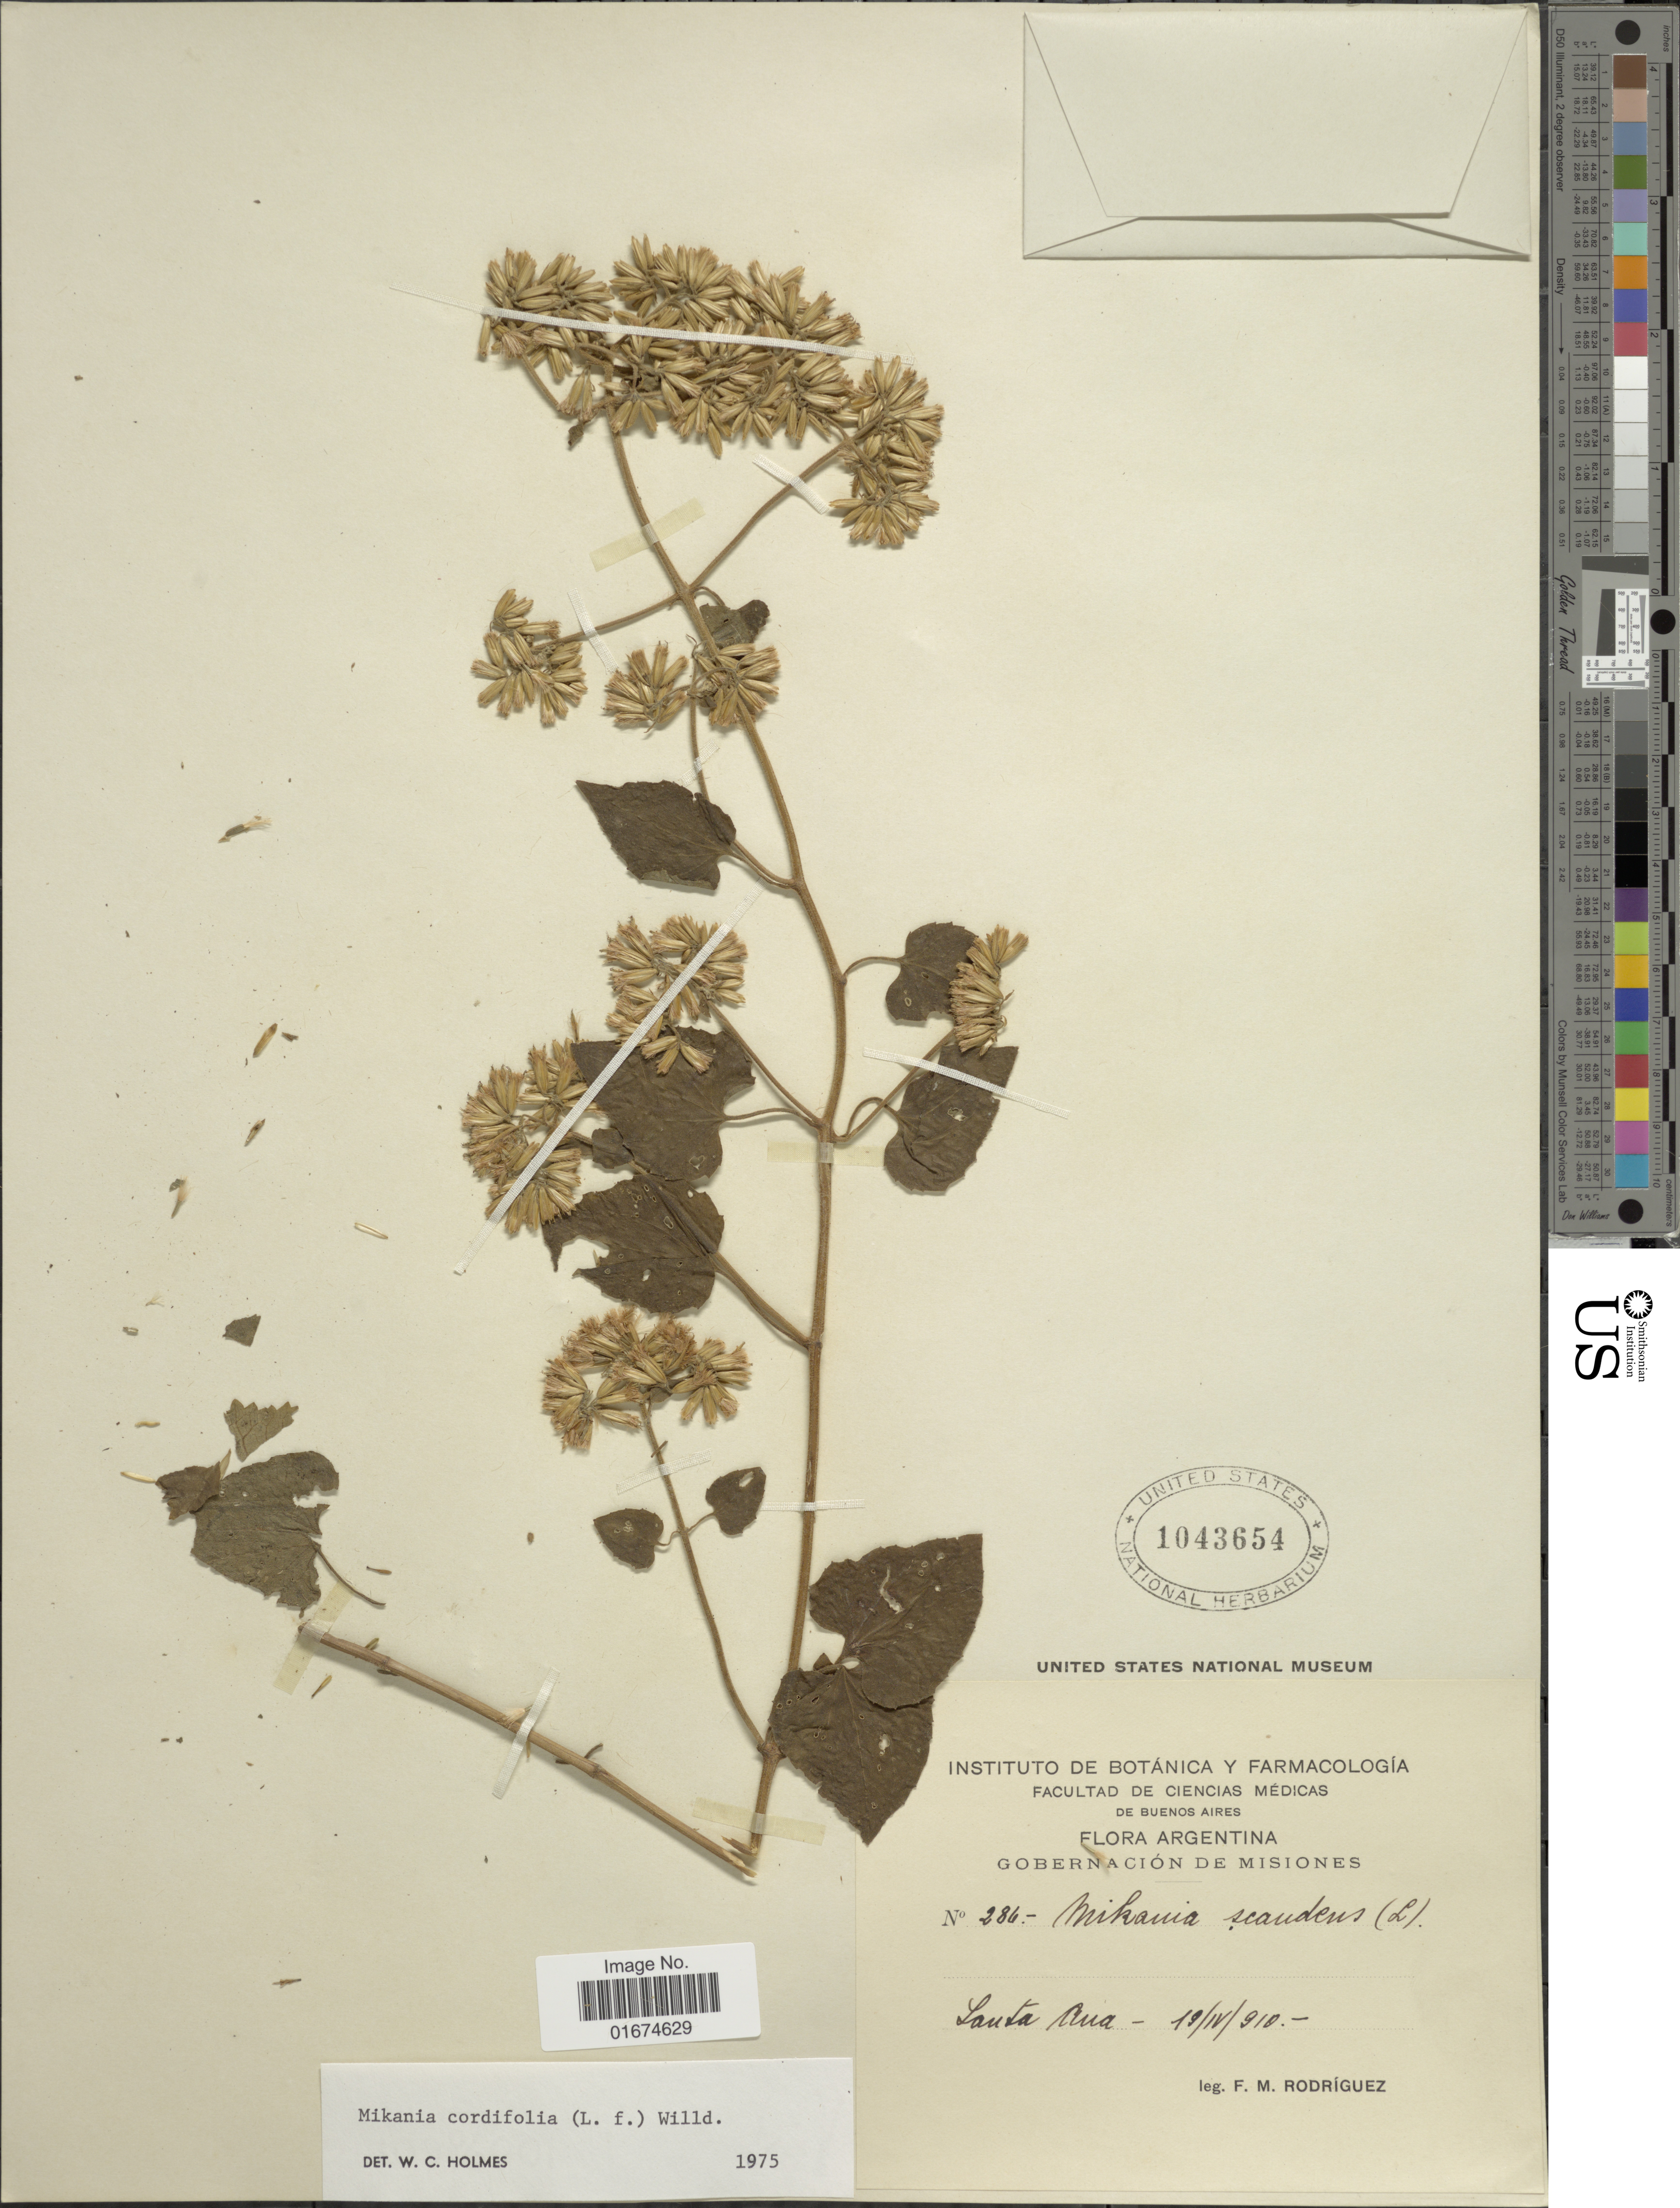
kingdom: Plantae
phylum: Tracheophyta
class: Magnoliopsida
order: Asterales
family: Asteraceae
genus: Mikania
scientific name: Mikania cordifolia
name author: Kunth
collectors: F. M. Rodriguez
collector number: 286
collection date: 1910-04-19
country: Argentina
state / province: Misiones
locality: Santa Ana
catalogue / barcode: US 1043654